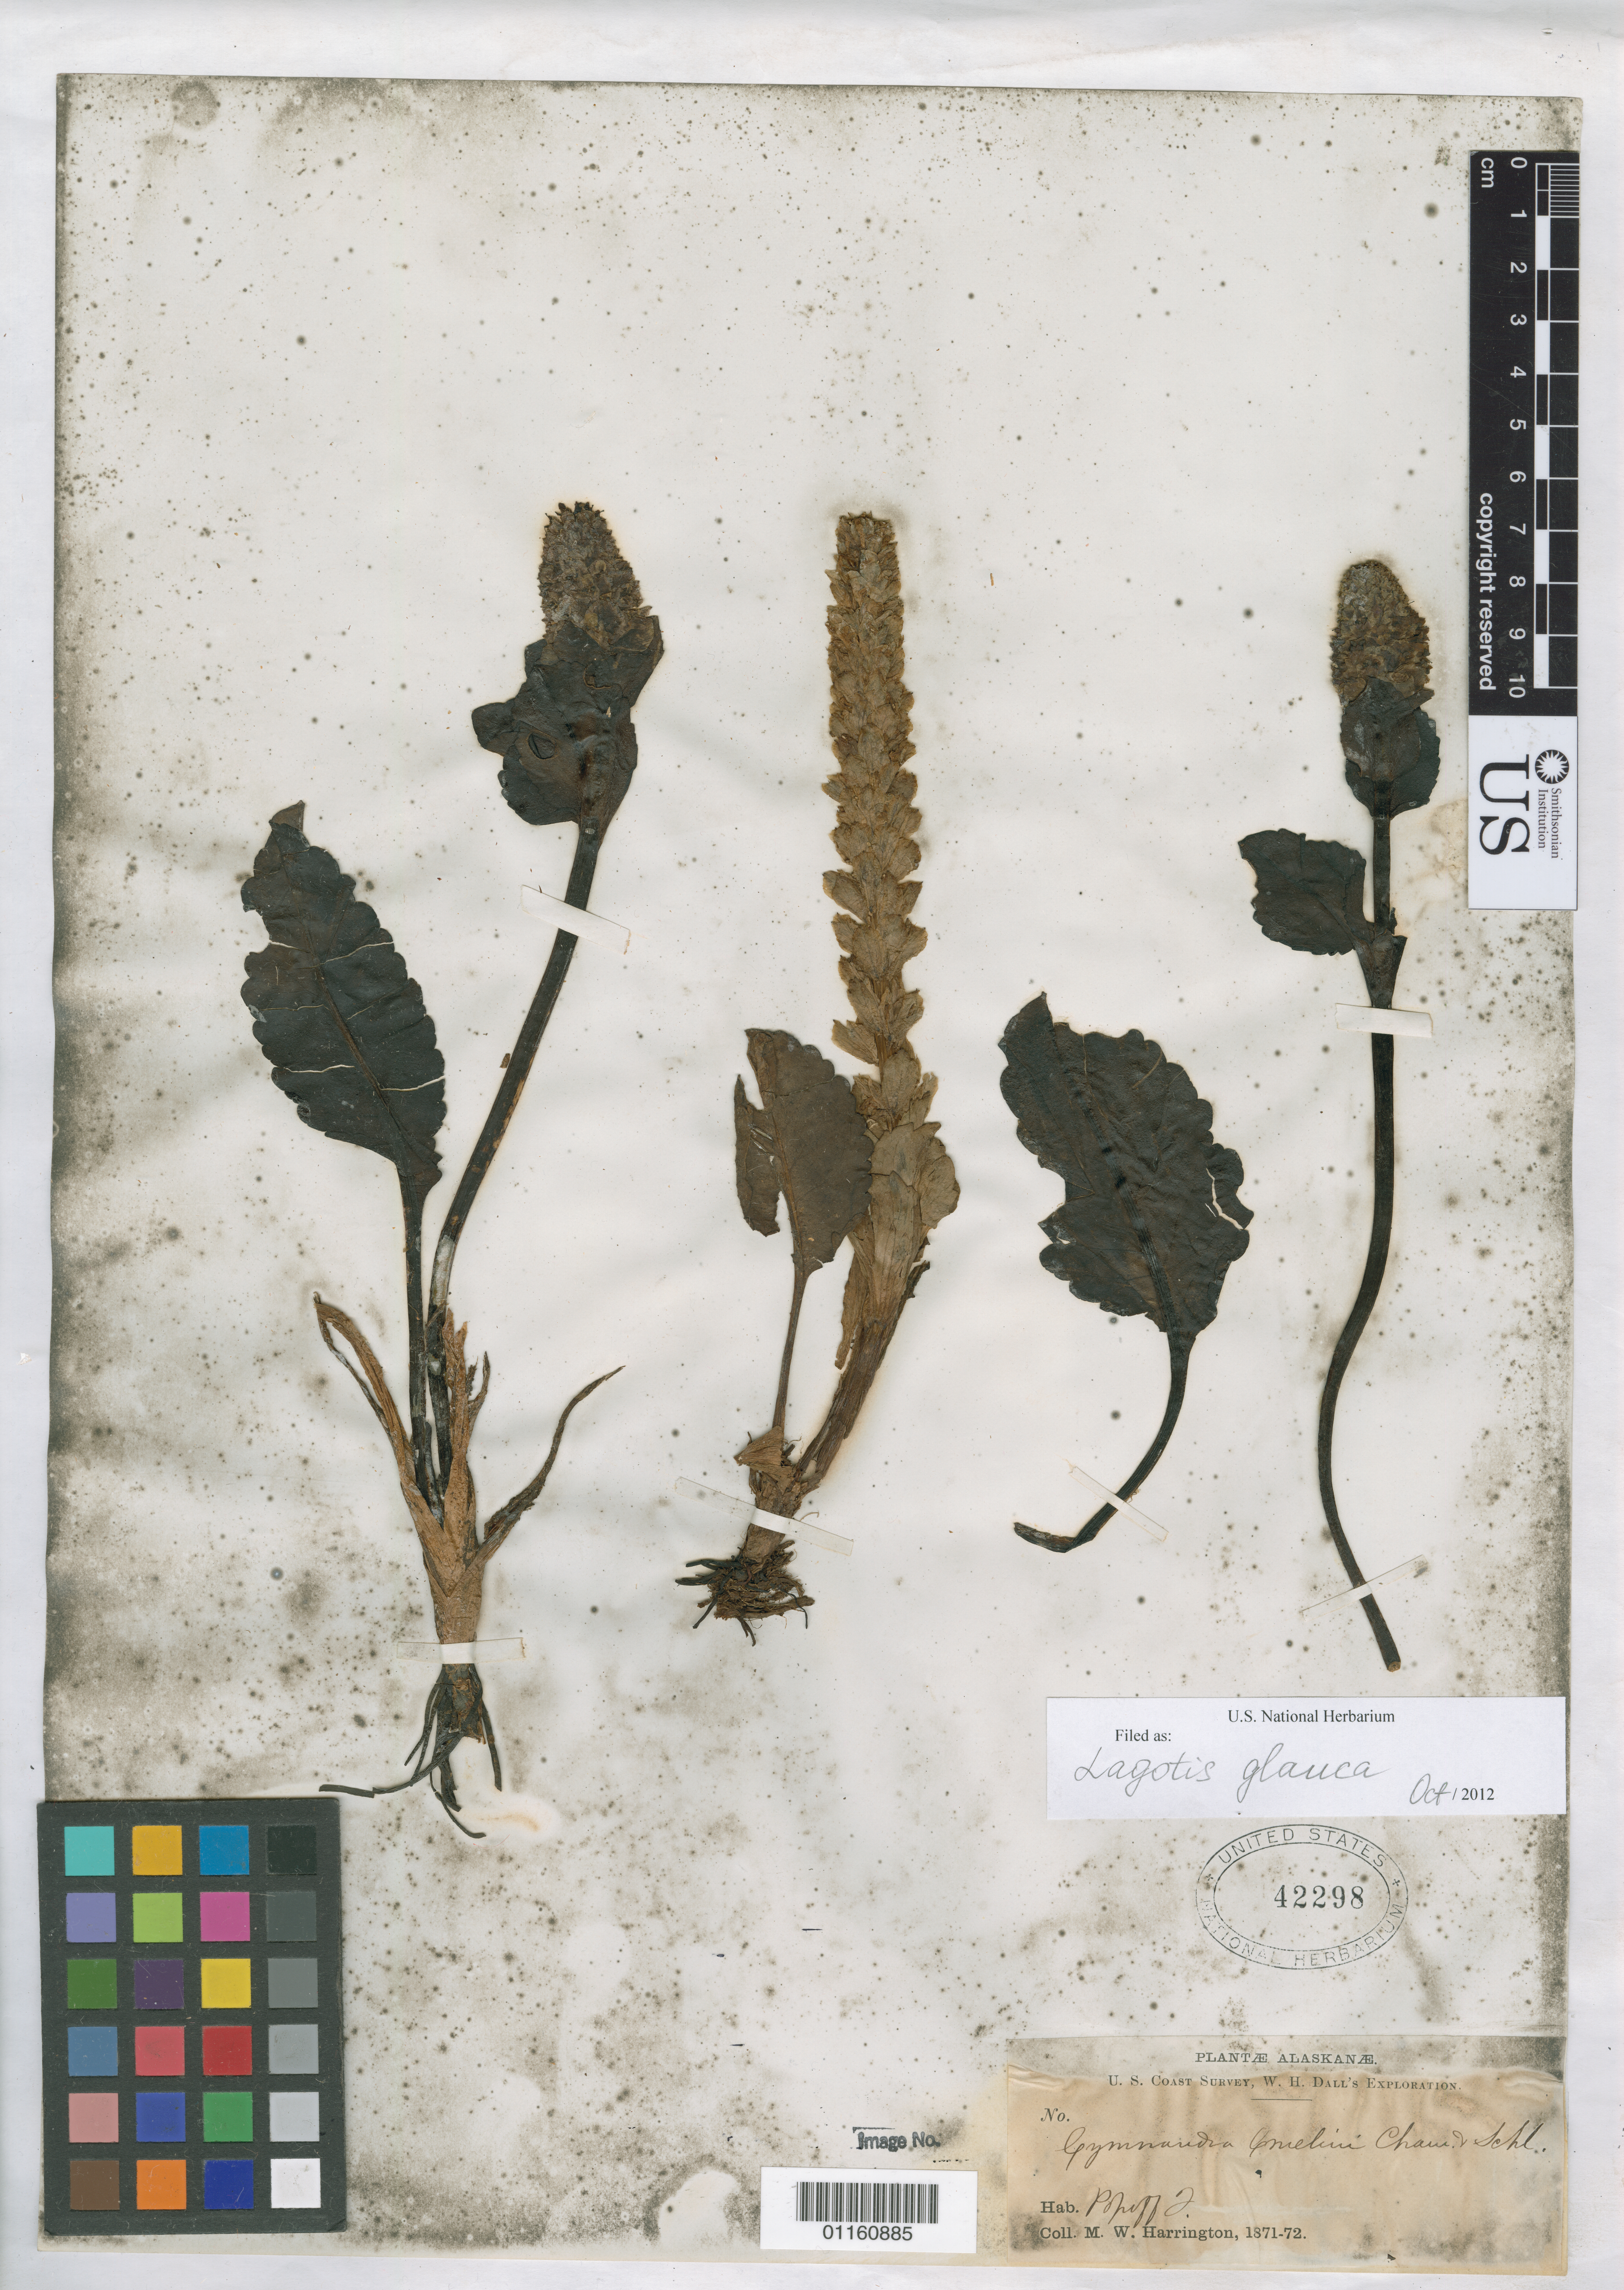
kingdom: Plantae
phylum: Tracheophyta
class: Magnoliopsida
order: Lamiales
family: Plantaginaceae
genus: Lagotis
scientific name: Lagotis glauca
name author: Gaertn.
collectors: M. W. Harrington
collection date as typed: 1871 to -- --- 1872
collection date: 1871/1872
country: United States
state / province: Alaska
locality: Popof Island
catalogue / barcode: US 42298